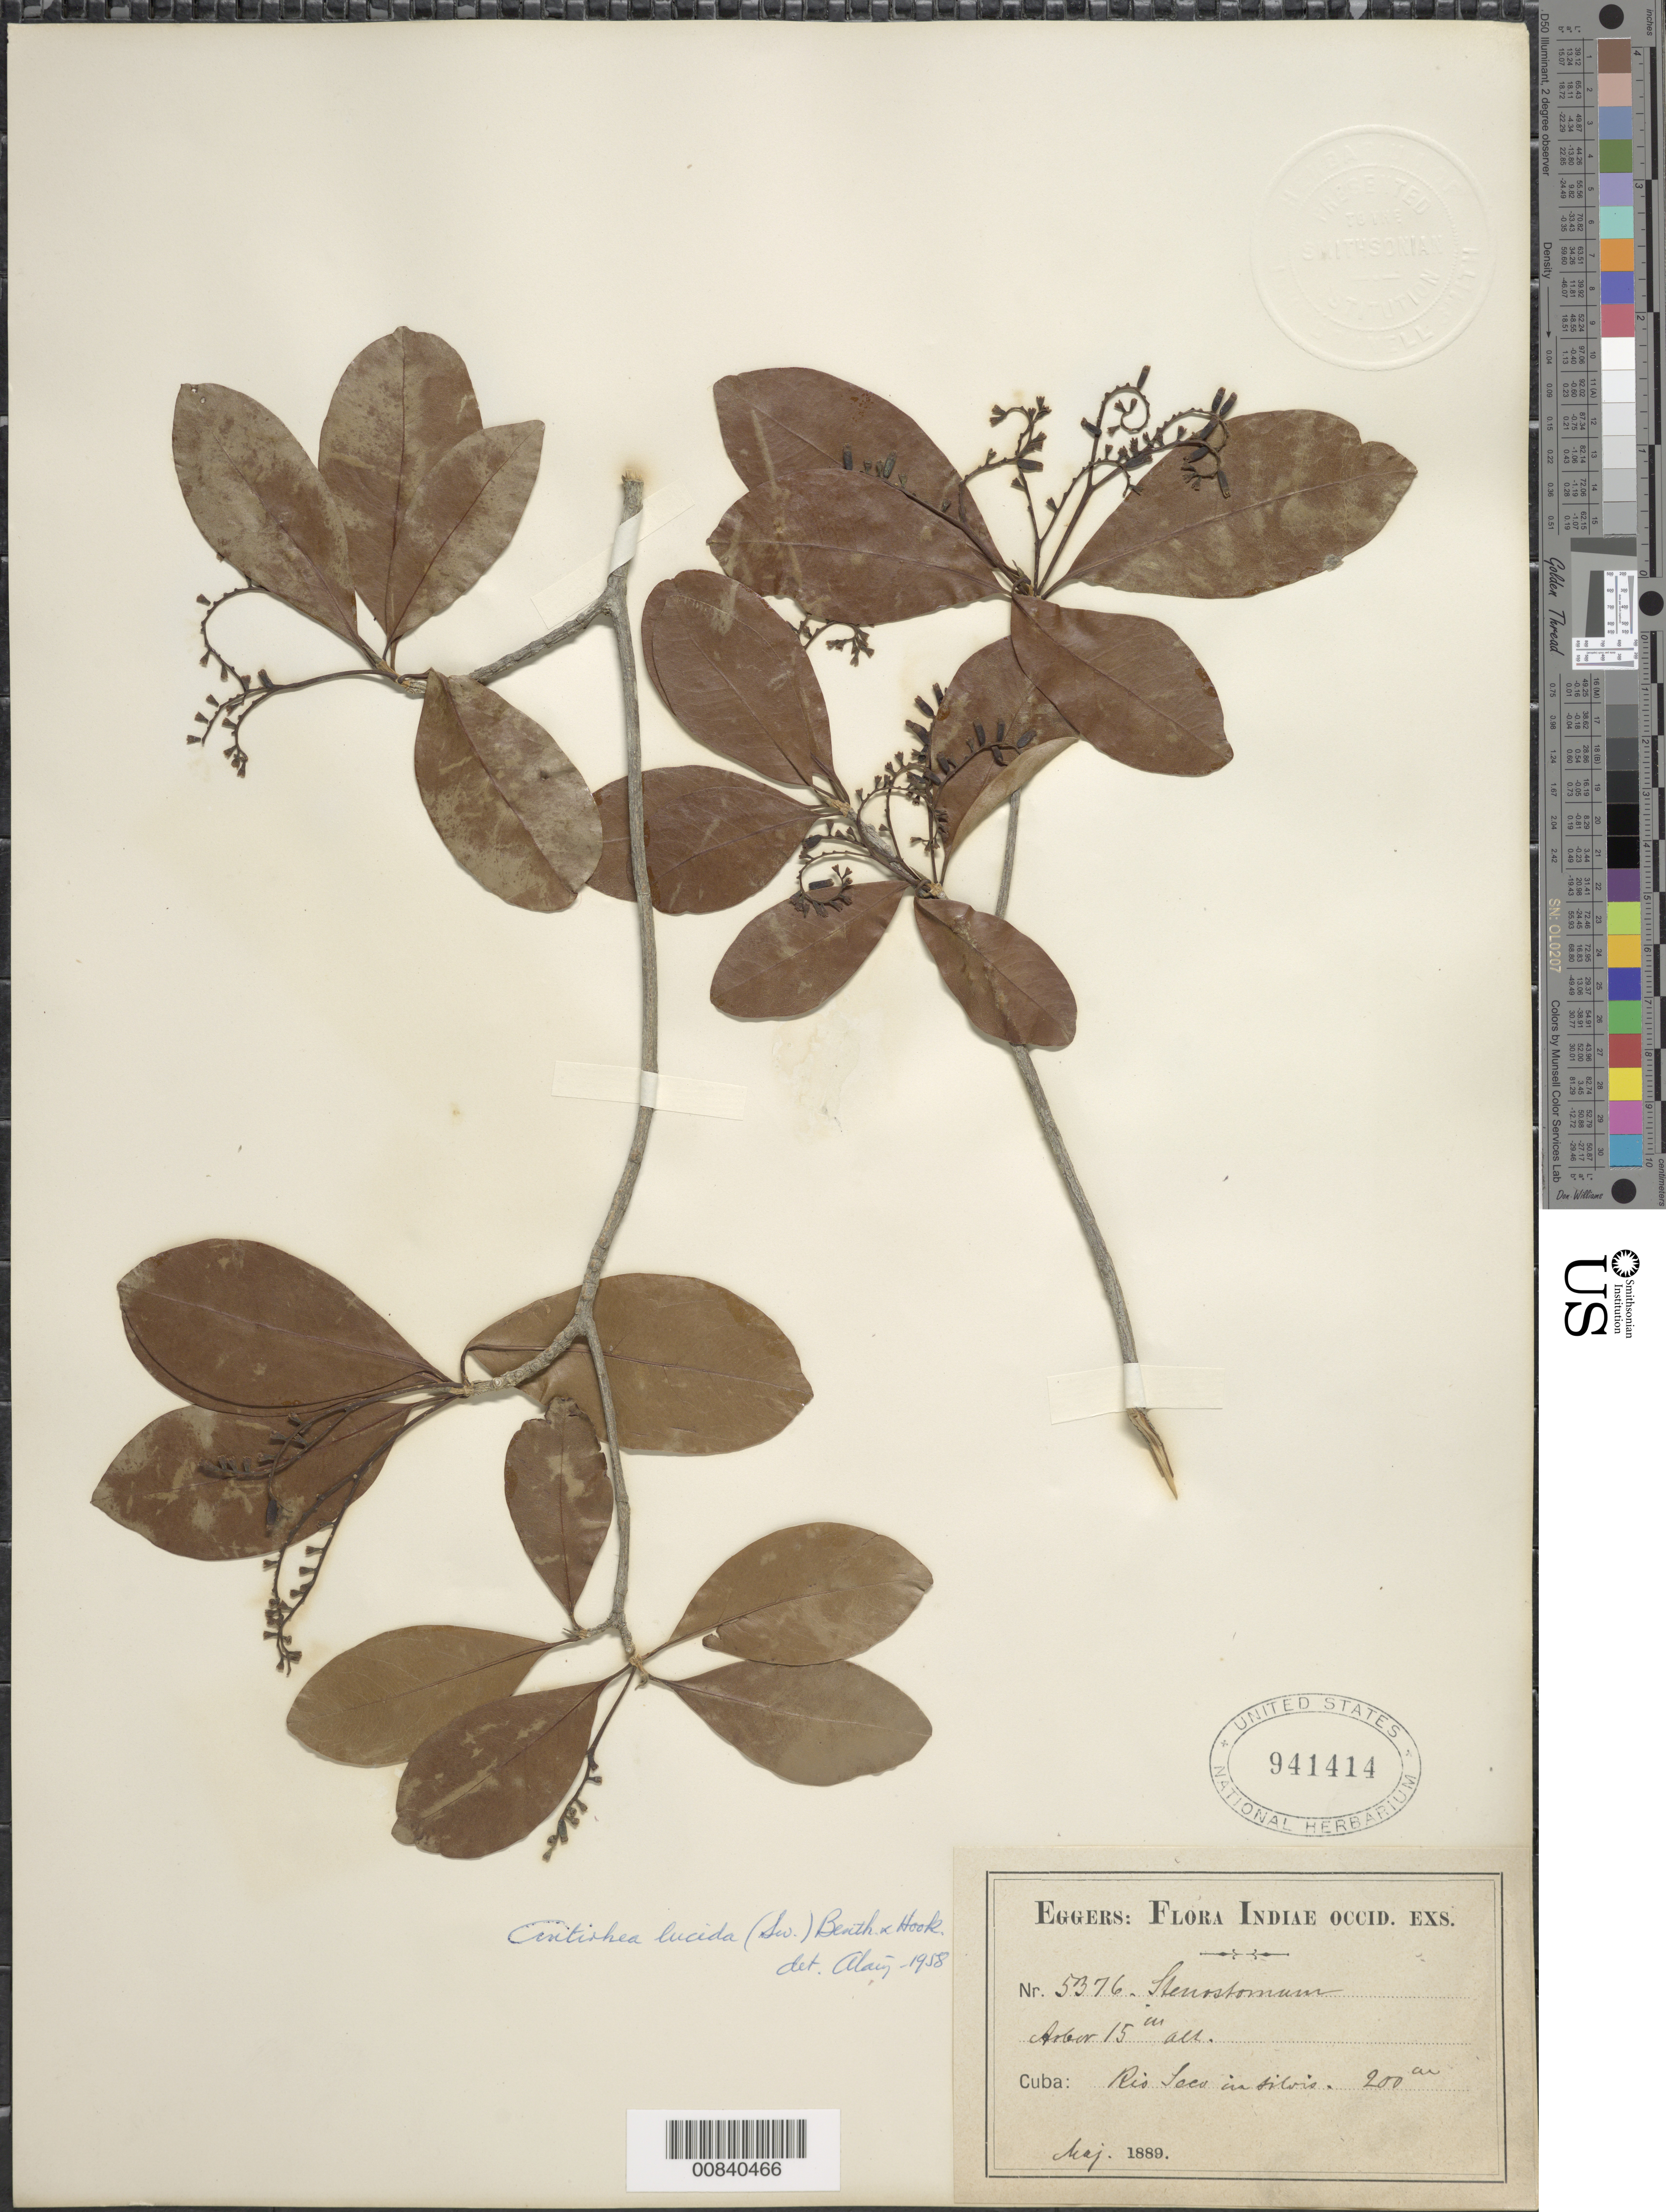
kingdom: Plantae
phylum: Tracheophyta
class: Magnoliopsida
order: Gentianales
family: Rubiaceae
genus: Stenostomum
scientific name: Stenostomum lucidum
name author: (Sw.) C.F. Gaertn.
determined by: Liogier, Alain H.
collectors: H. F. A. von Eggers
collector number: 5376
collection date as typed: May 1889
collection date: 1889-05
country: Cuba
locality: Rio Loco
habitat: In silvis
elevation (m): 200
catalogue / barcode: US 941414